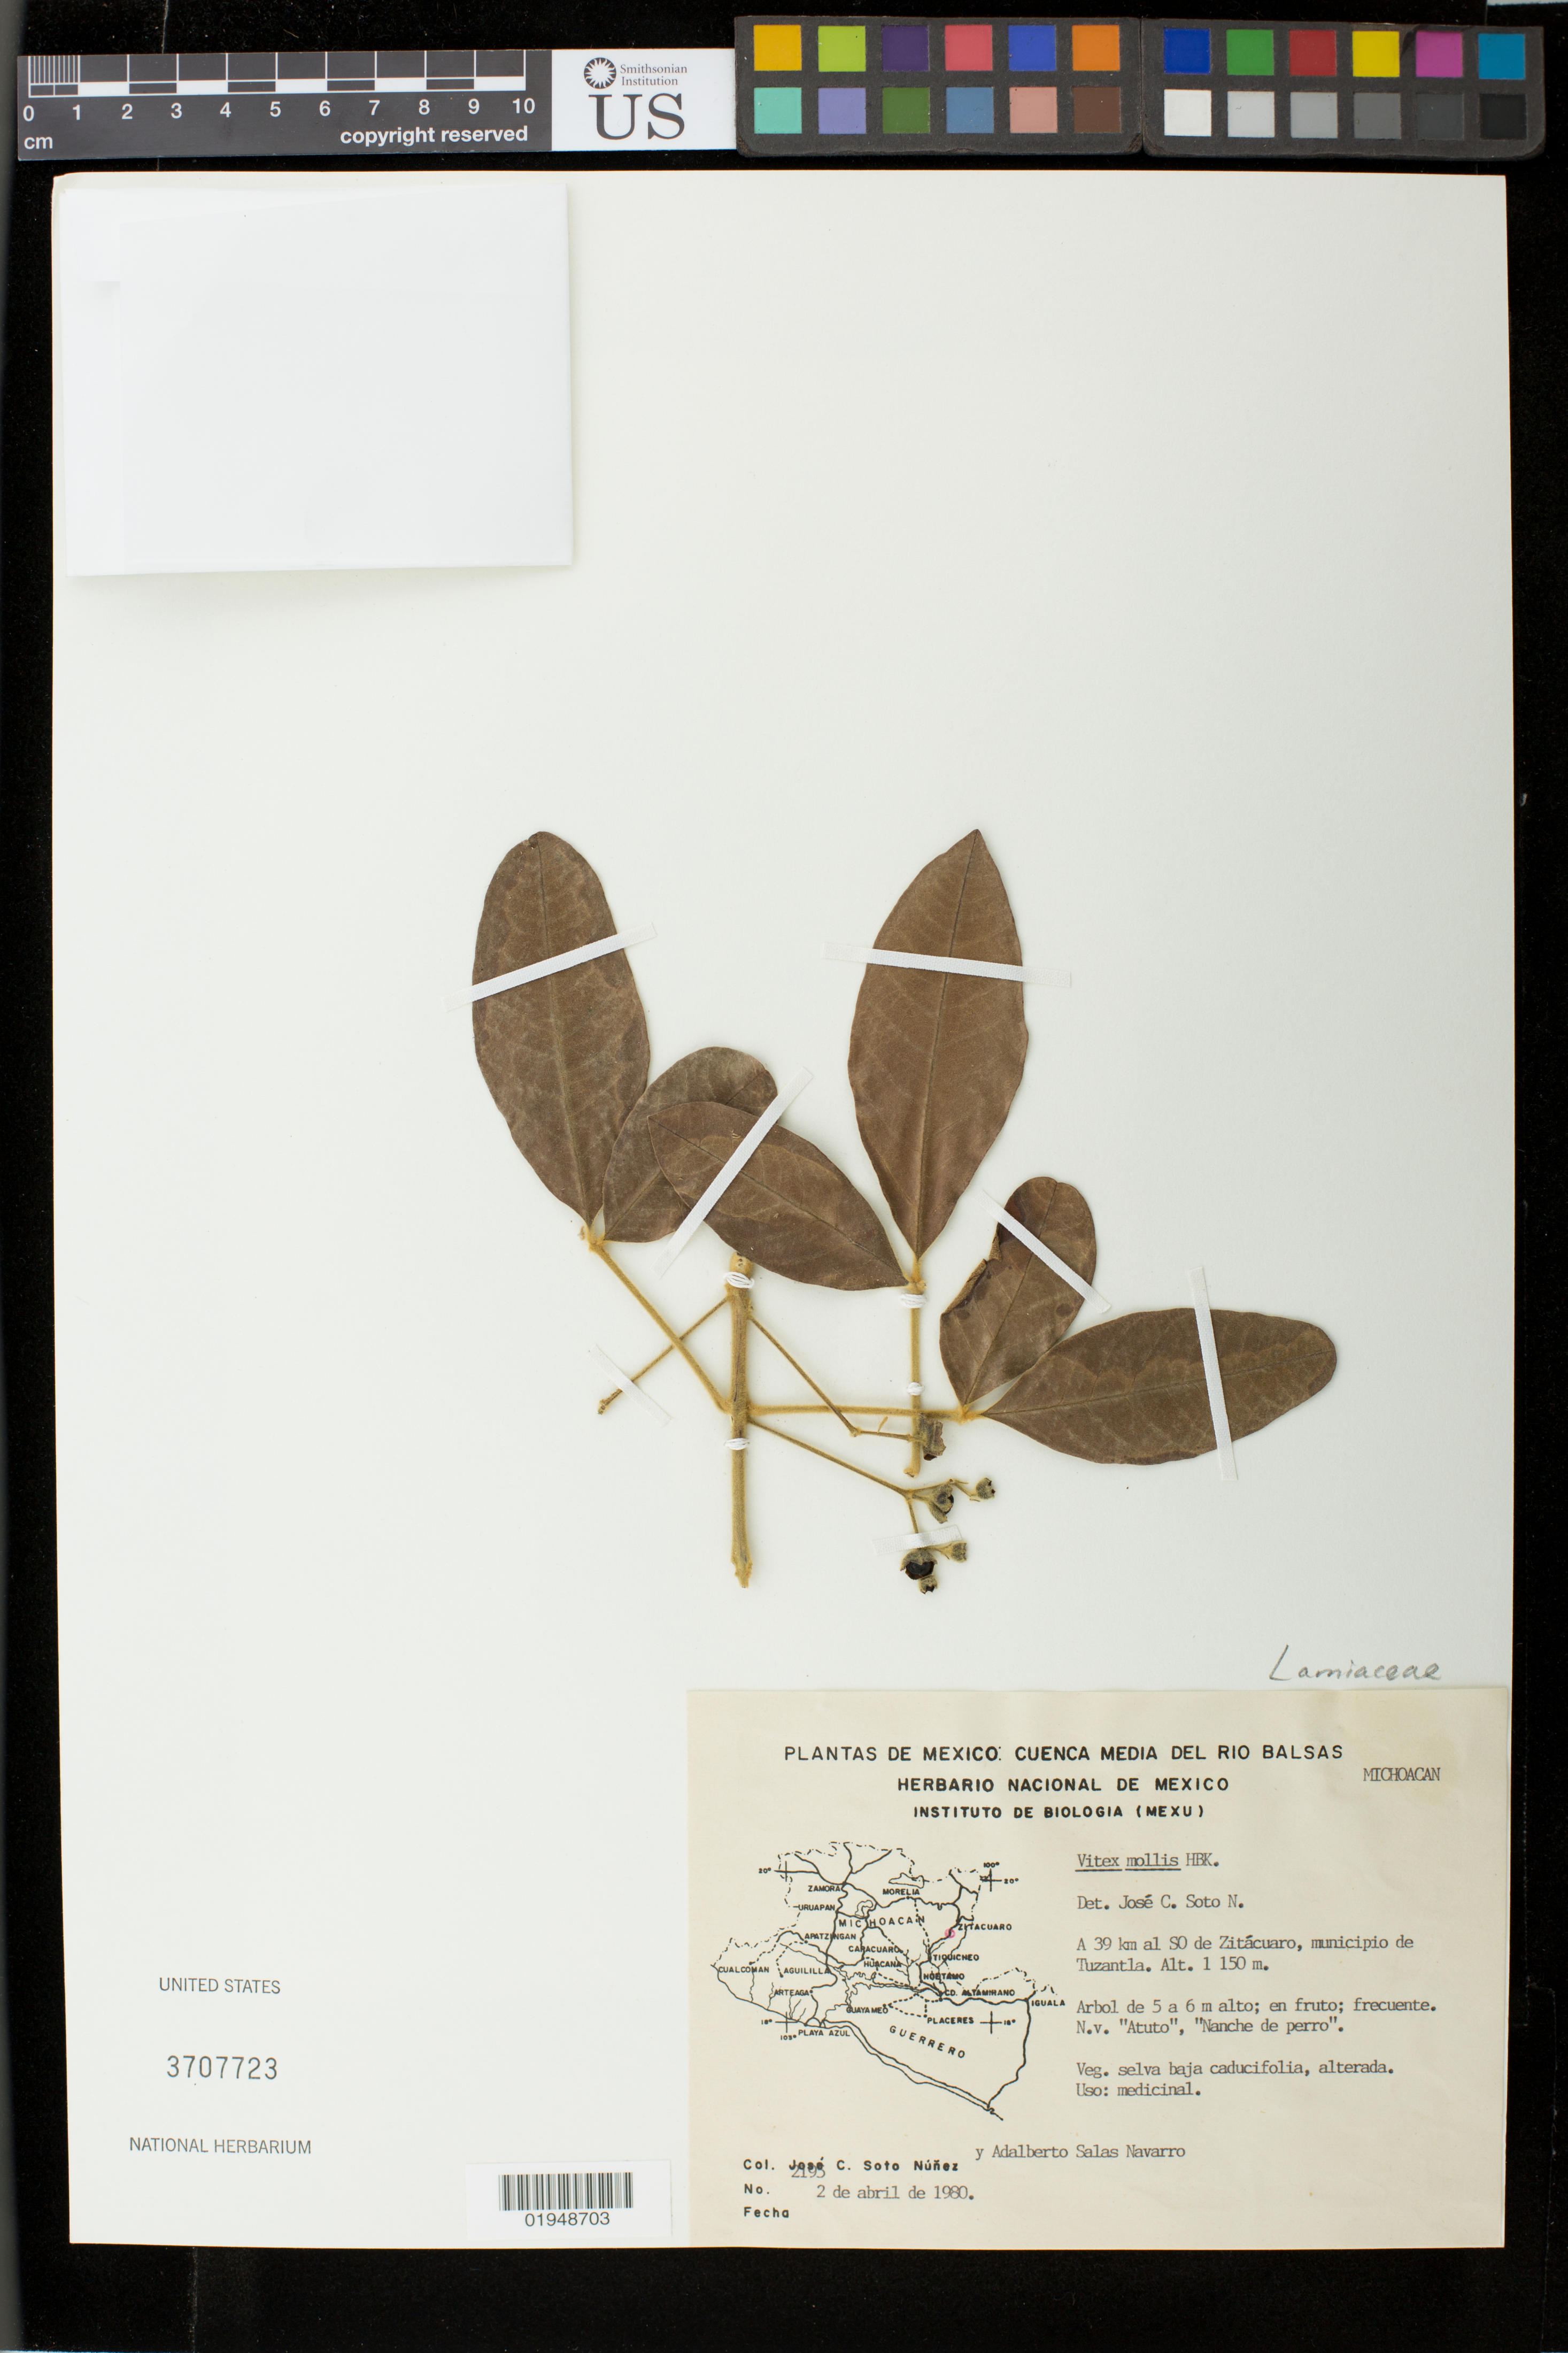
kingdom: Plantae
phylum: Tracheophyta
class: Magnoliopsida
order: Lamiales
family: Lamiaceae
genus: Vitex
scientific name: Vitex mollis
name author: Kunth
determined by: Soto, Jose C.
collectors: J. C. Soto Núñez & A. S. Navarro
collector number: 2195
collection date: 1980-04-02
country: Mexico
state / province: Michoácan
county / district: Zitácuaro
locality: A 39 km al SO de Zitácuaro, municipio Tuzantla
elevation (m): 1150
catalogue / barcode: US 3707723